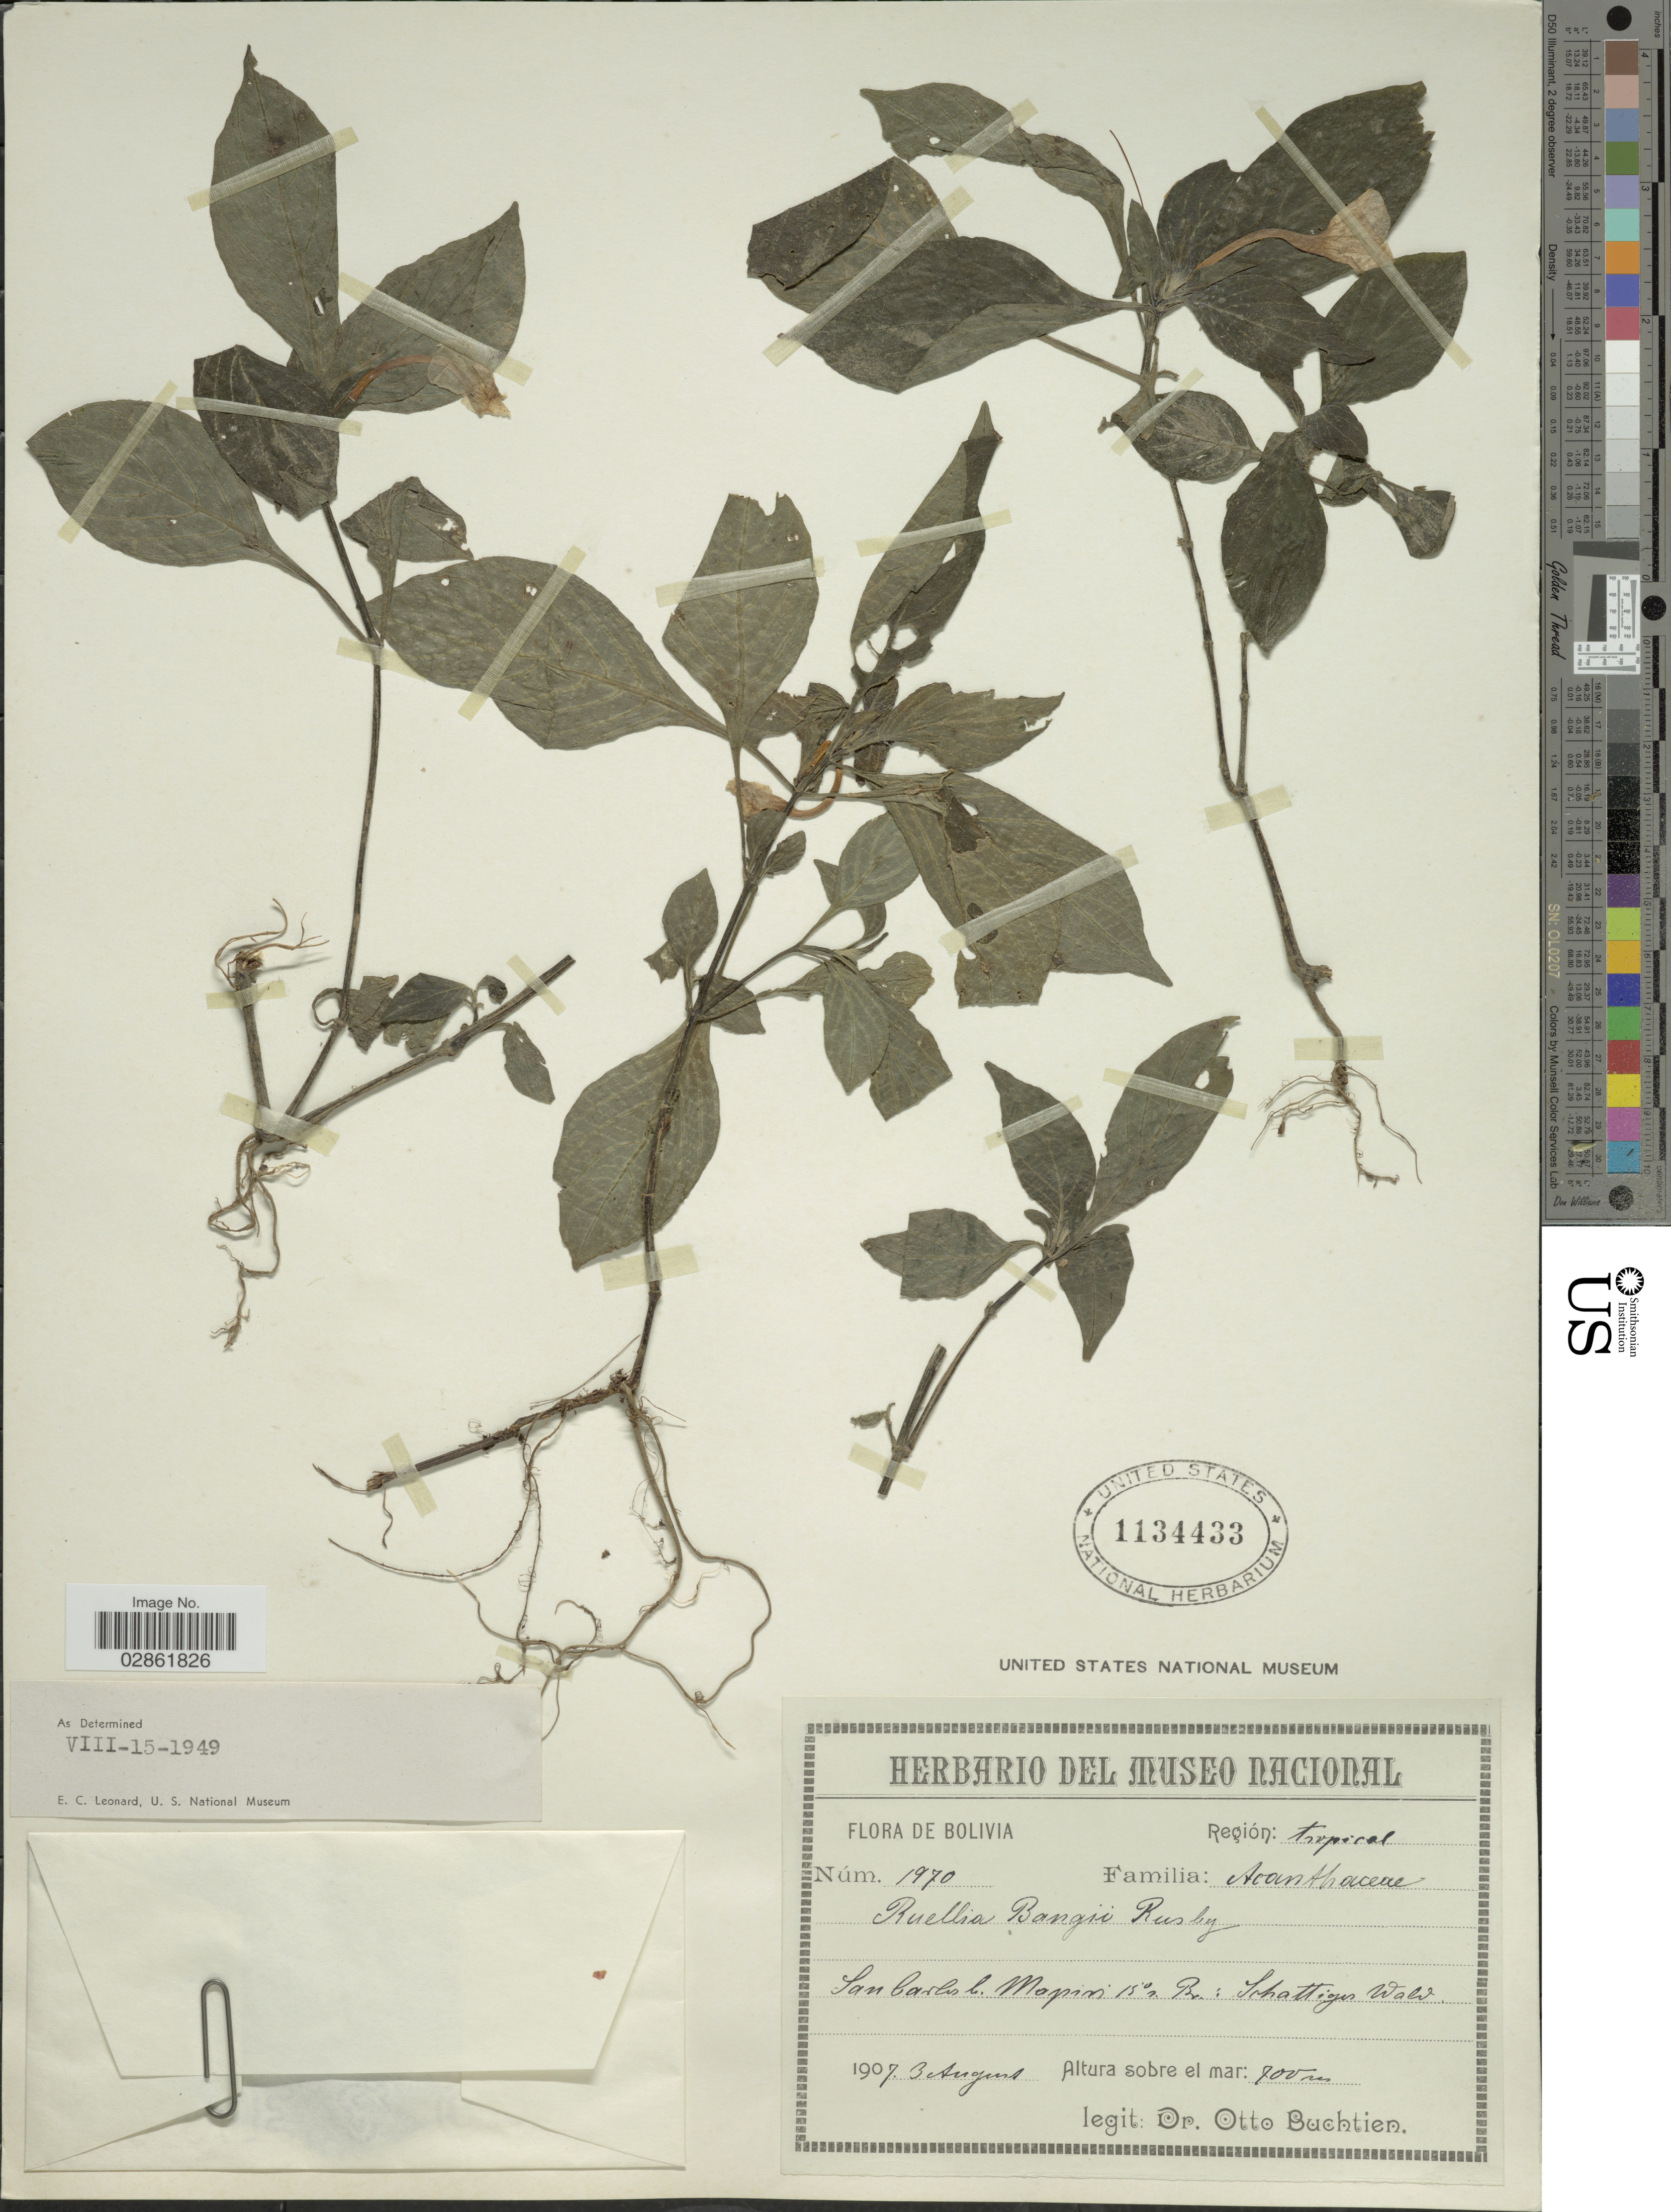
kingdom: Plantae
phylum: Tracheophyta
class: Magnoliopsida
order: Lamiales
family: Acanthaceae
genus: Ruellia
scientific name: Ruellia puri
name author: Mart. ex Nees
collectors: O. Buchtien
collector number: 1970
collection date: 1907-08-03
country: Bolivia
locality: Región: tropical, San Carlos b. Mapiri 15°n Br: Schattigen Wald.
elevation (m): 700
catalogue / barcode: US 1134433